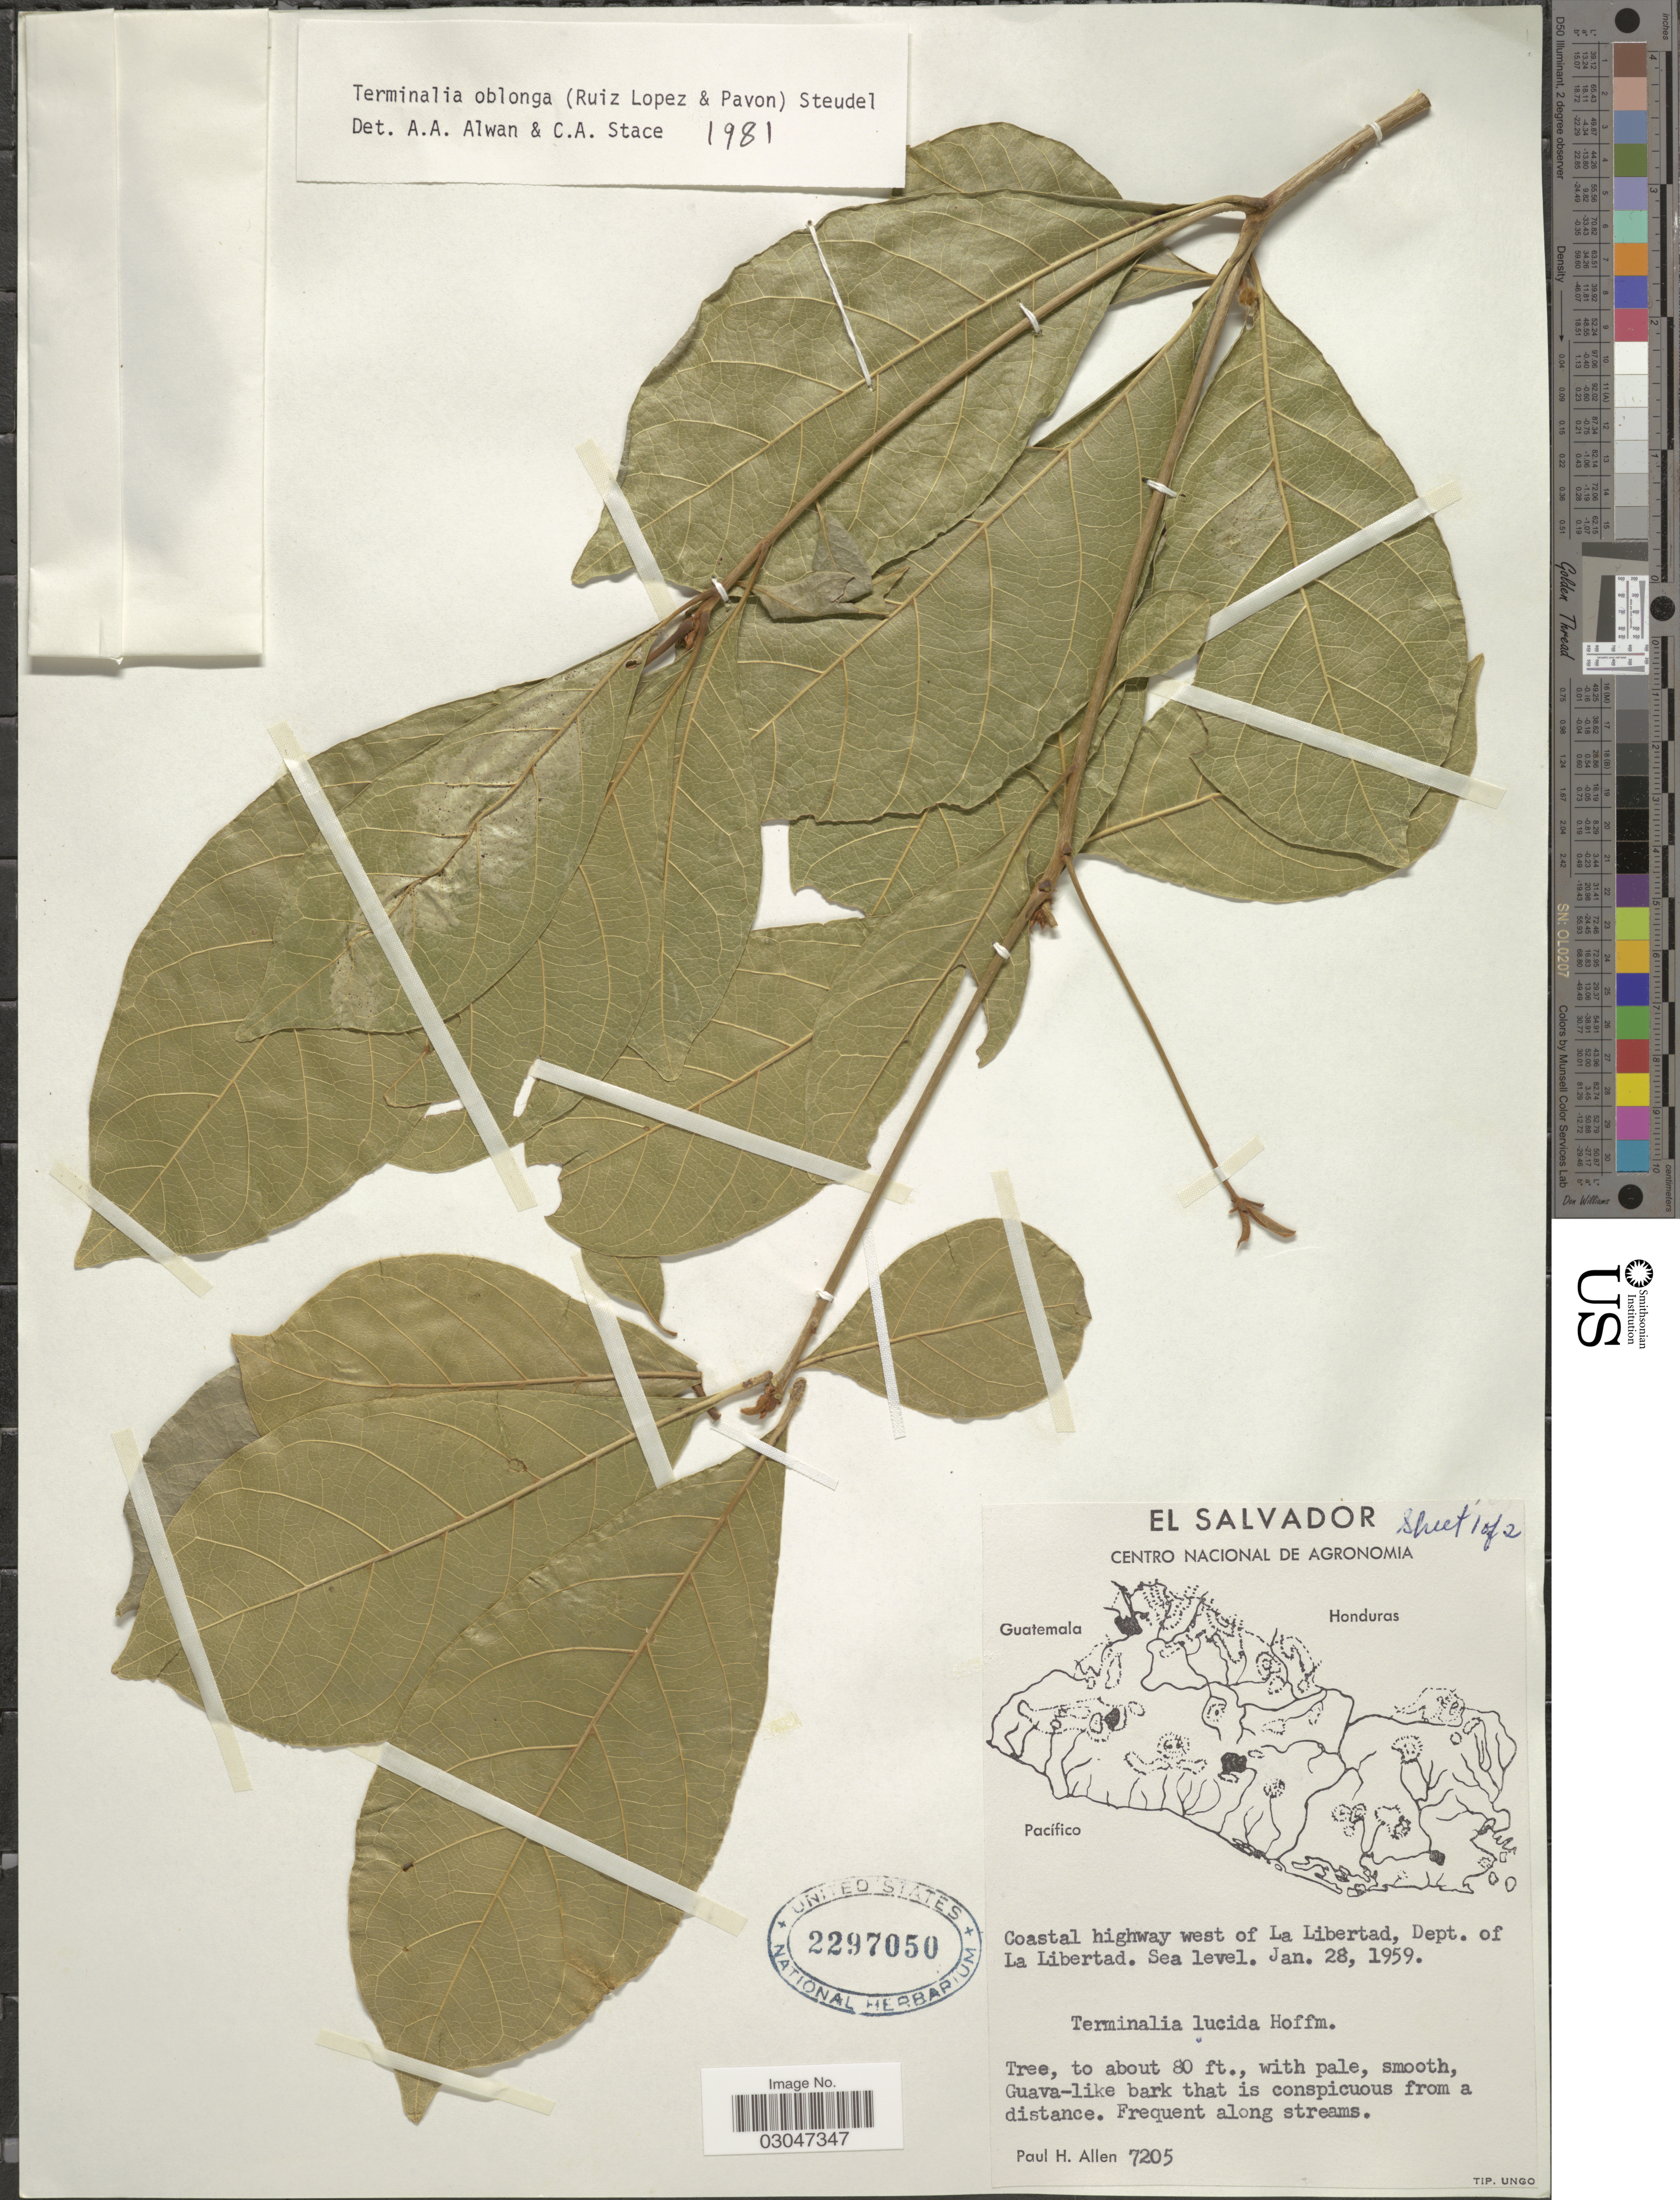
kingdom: Plantae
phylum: Tracheophyta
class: Magnoliopsida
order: Myrtales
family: Combretaceae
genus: Terminalia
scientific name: Terminalia oblonga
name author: (Ruiz & Pav.) Steud.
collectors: P. H. Allen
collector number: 7205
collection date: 1959-01-28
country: El Salvador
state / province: La Libertad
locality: Coastal highway west of La Libertad, Dept. of La Libertad.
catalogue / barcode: US 2297050